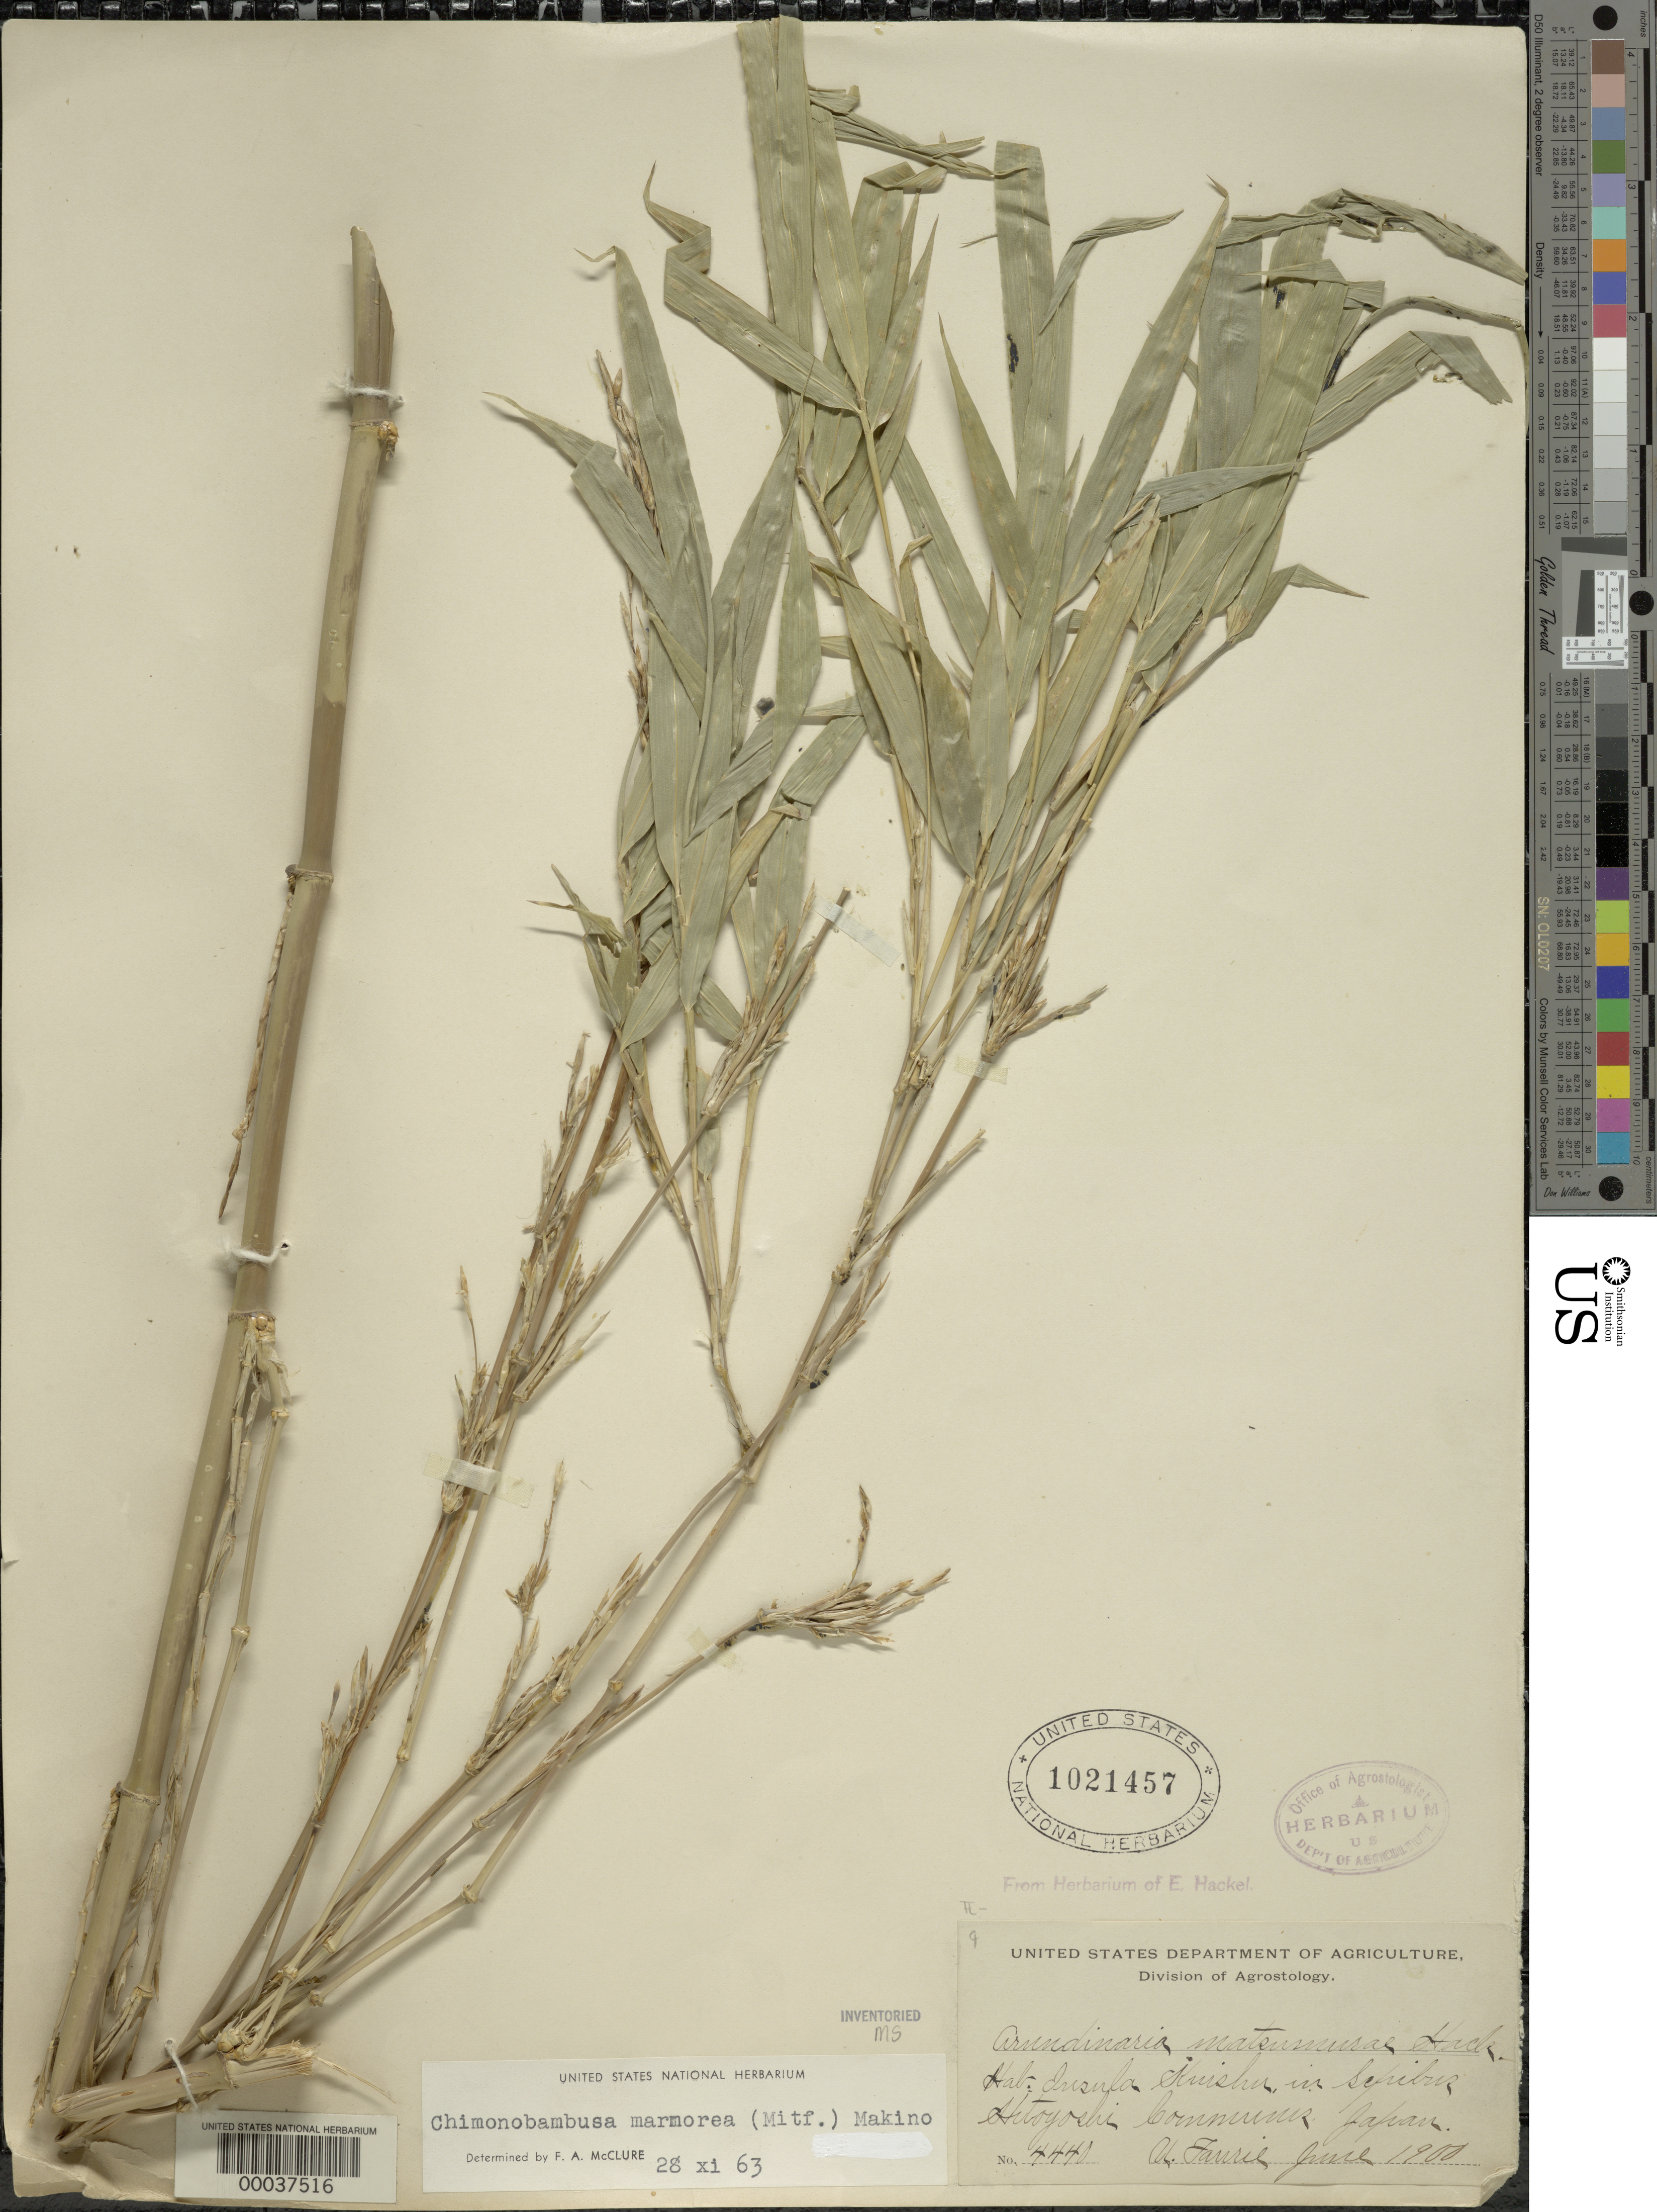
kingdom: Plantae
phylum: Tracheophyta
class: Liliopsida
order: Poales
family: Poaceae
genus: Chimonobambusa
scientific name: Chimonobambusa marmorea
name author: Makino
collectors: U. Faurie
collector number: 4440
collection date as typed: Jun 1900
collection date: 1900-06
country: Japan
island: Honshu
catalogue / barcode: US 1021457